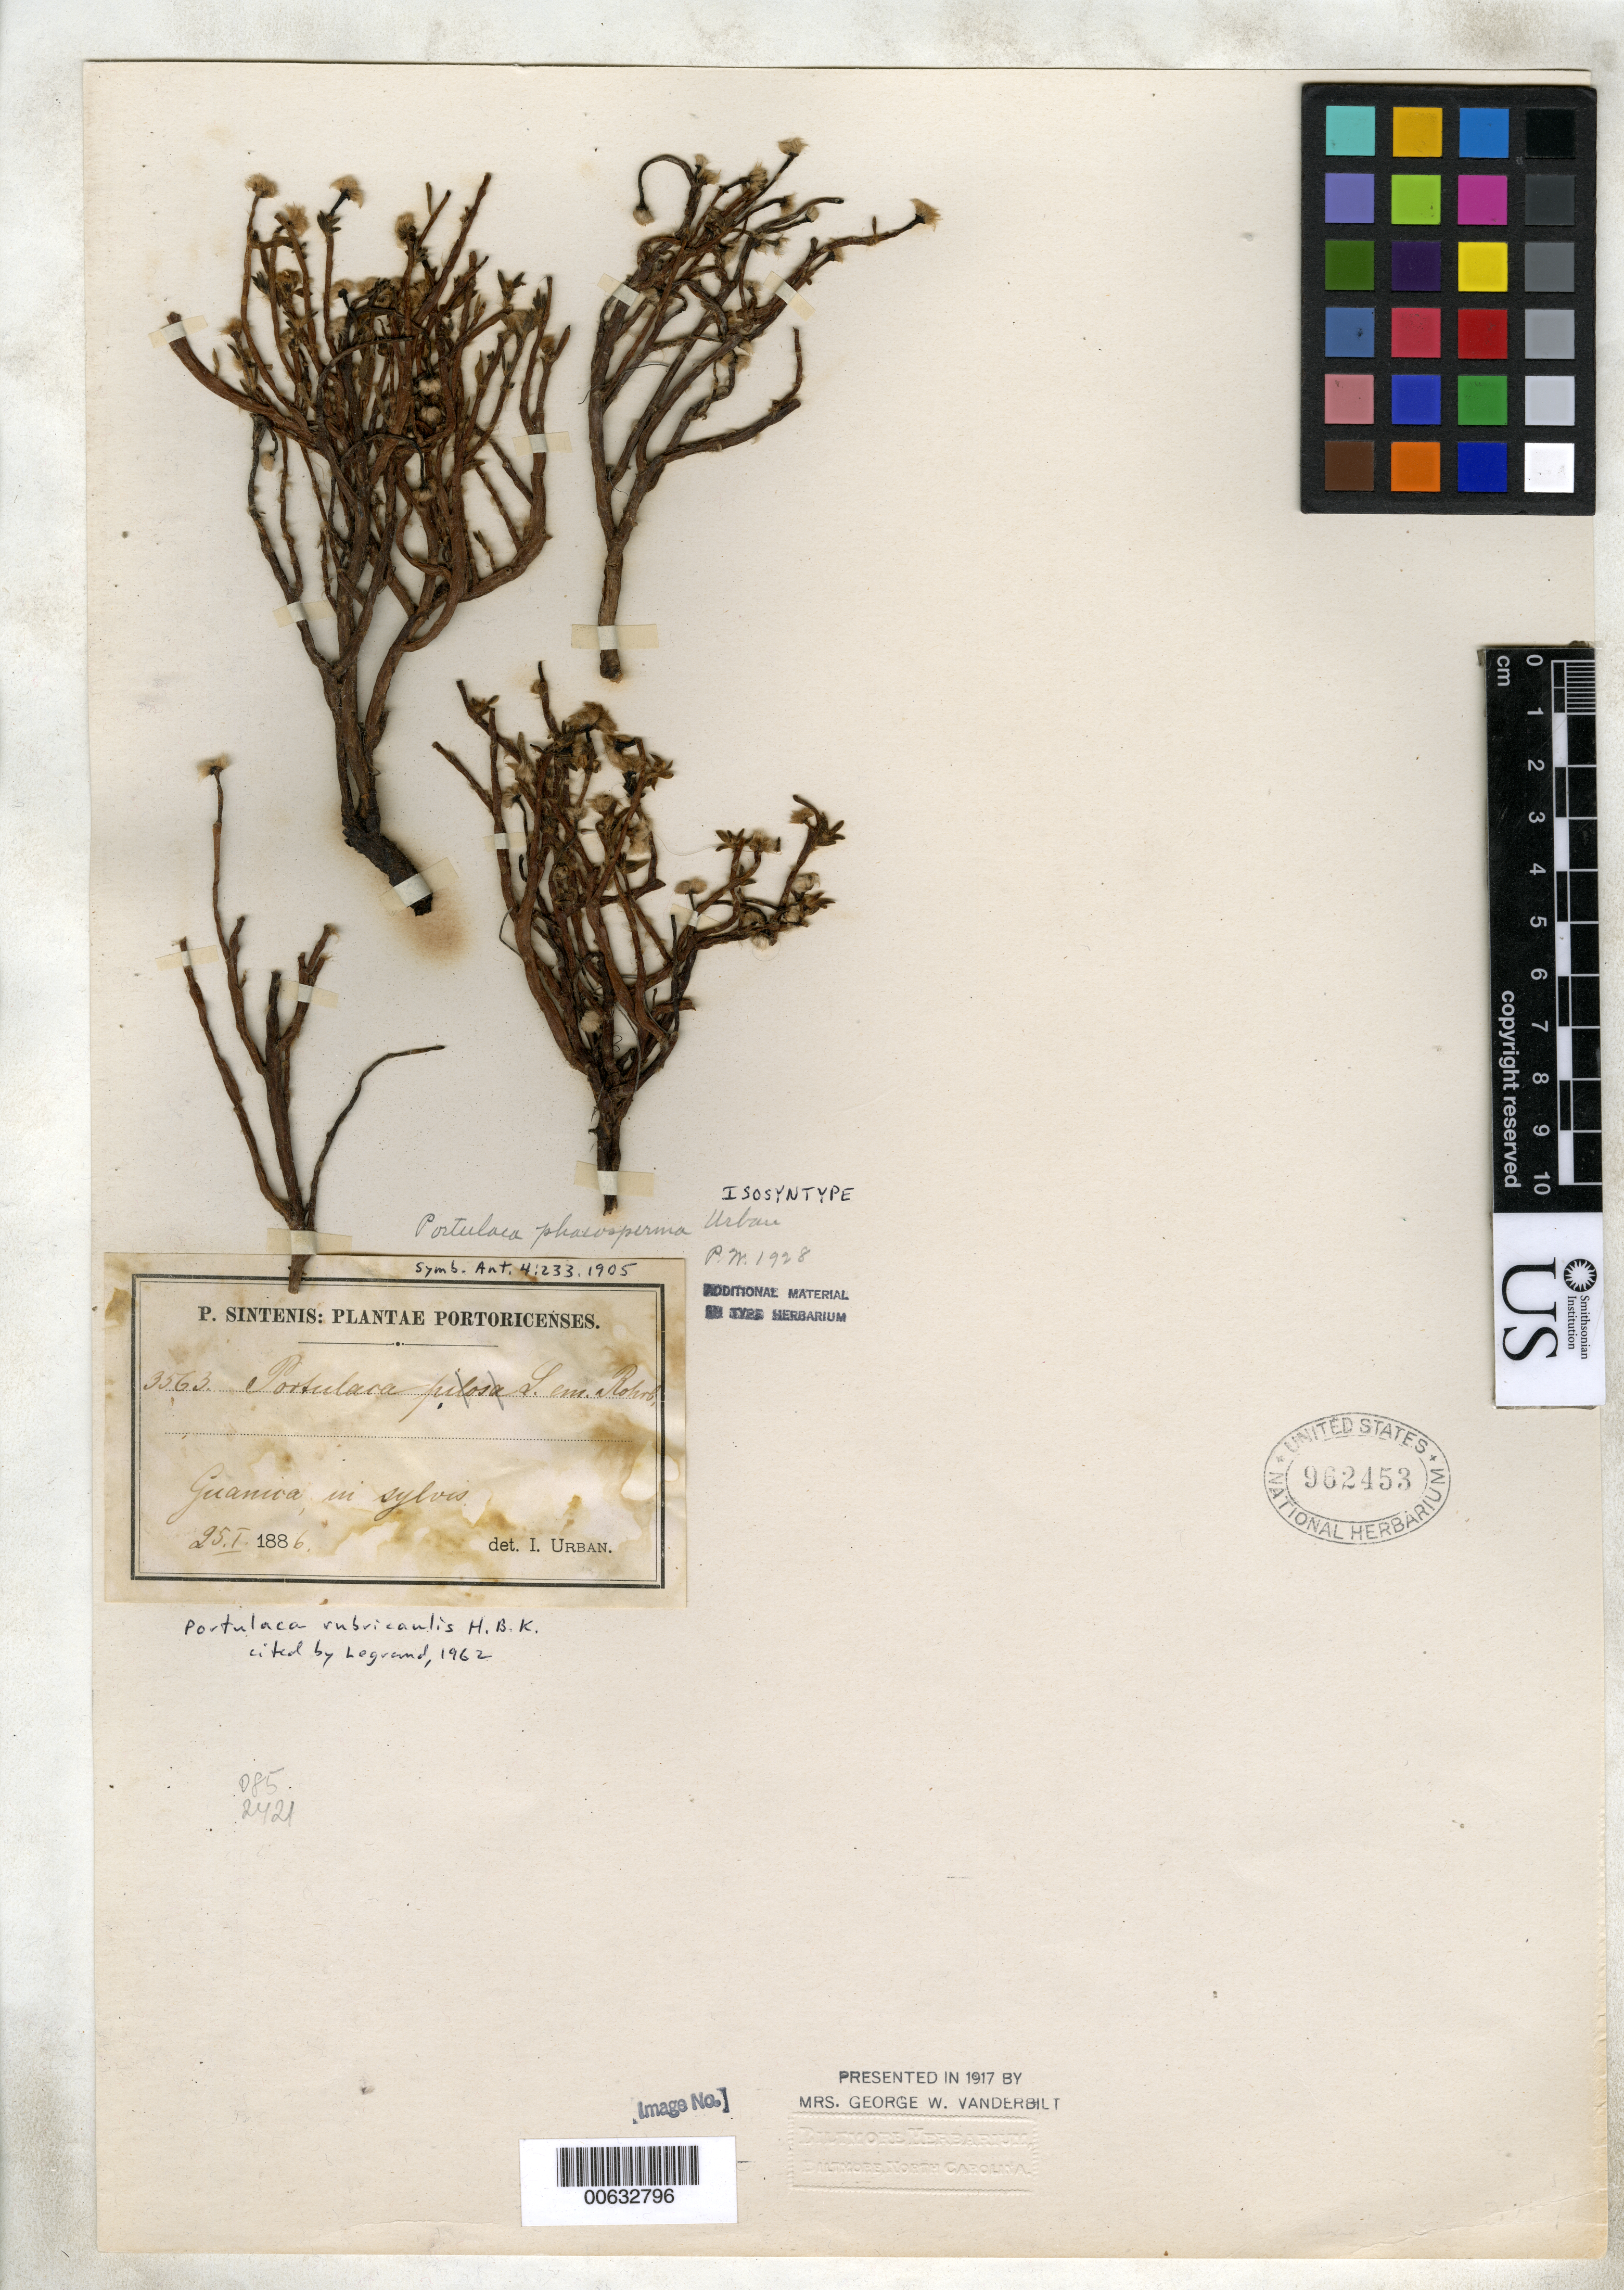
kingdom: Plantae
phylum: Tracheophyta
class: Magnoliopsida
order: Caryophyllales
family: Portulacaceae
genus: Portulaca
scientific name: Portulaca phaeosperma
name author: Urb.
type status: Isosyntype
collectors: I. Urban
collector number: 3563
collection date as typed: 25 Jan 1886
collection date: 1886-01-25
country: Puerto Rico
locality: Guanica.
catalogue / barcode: US 962453